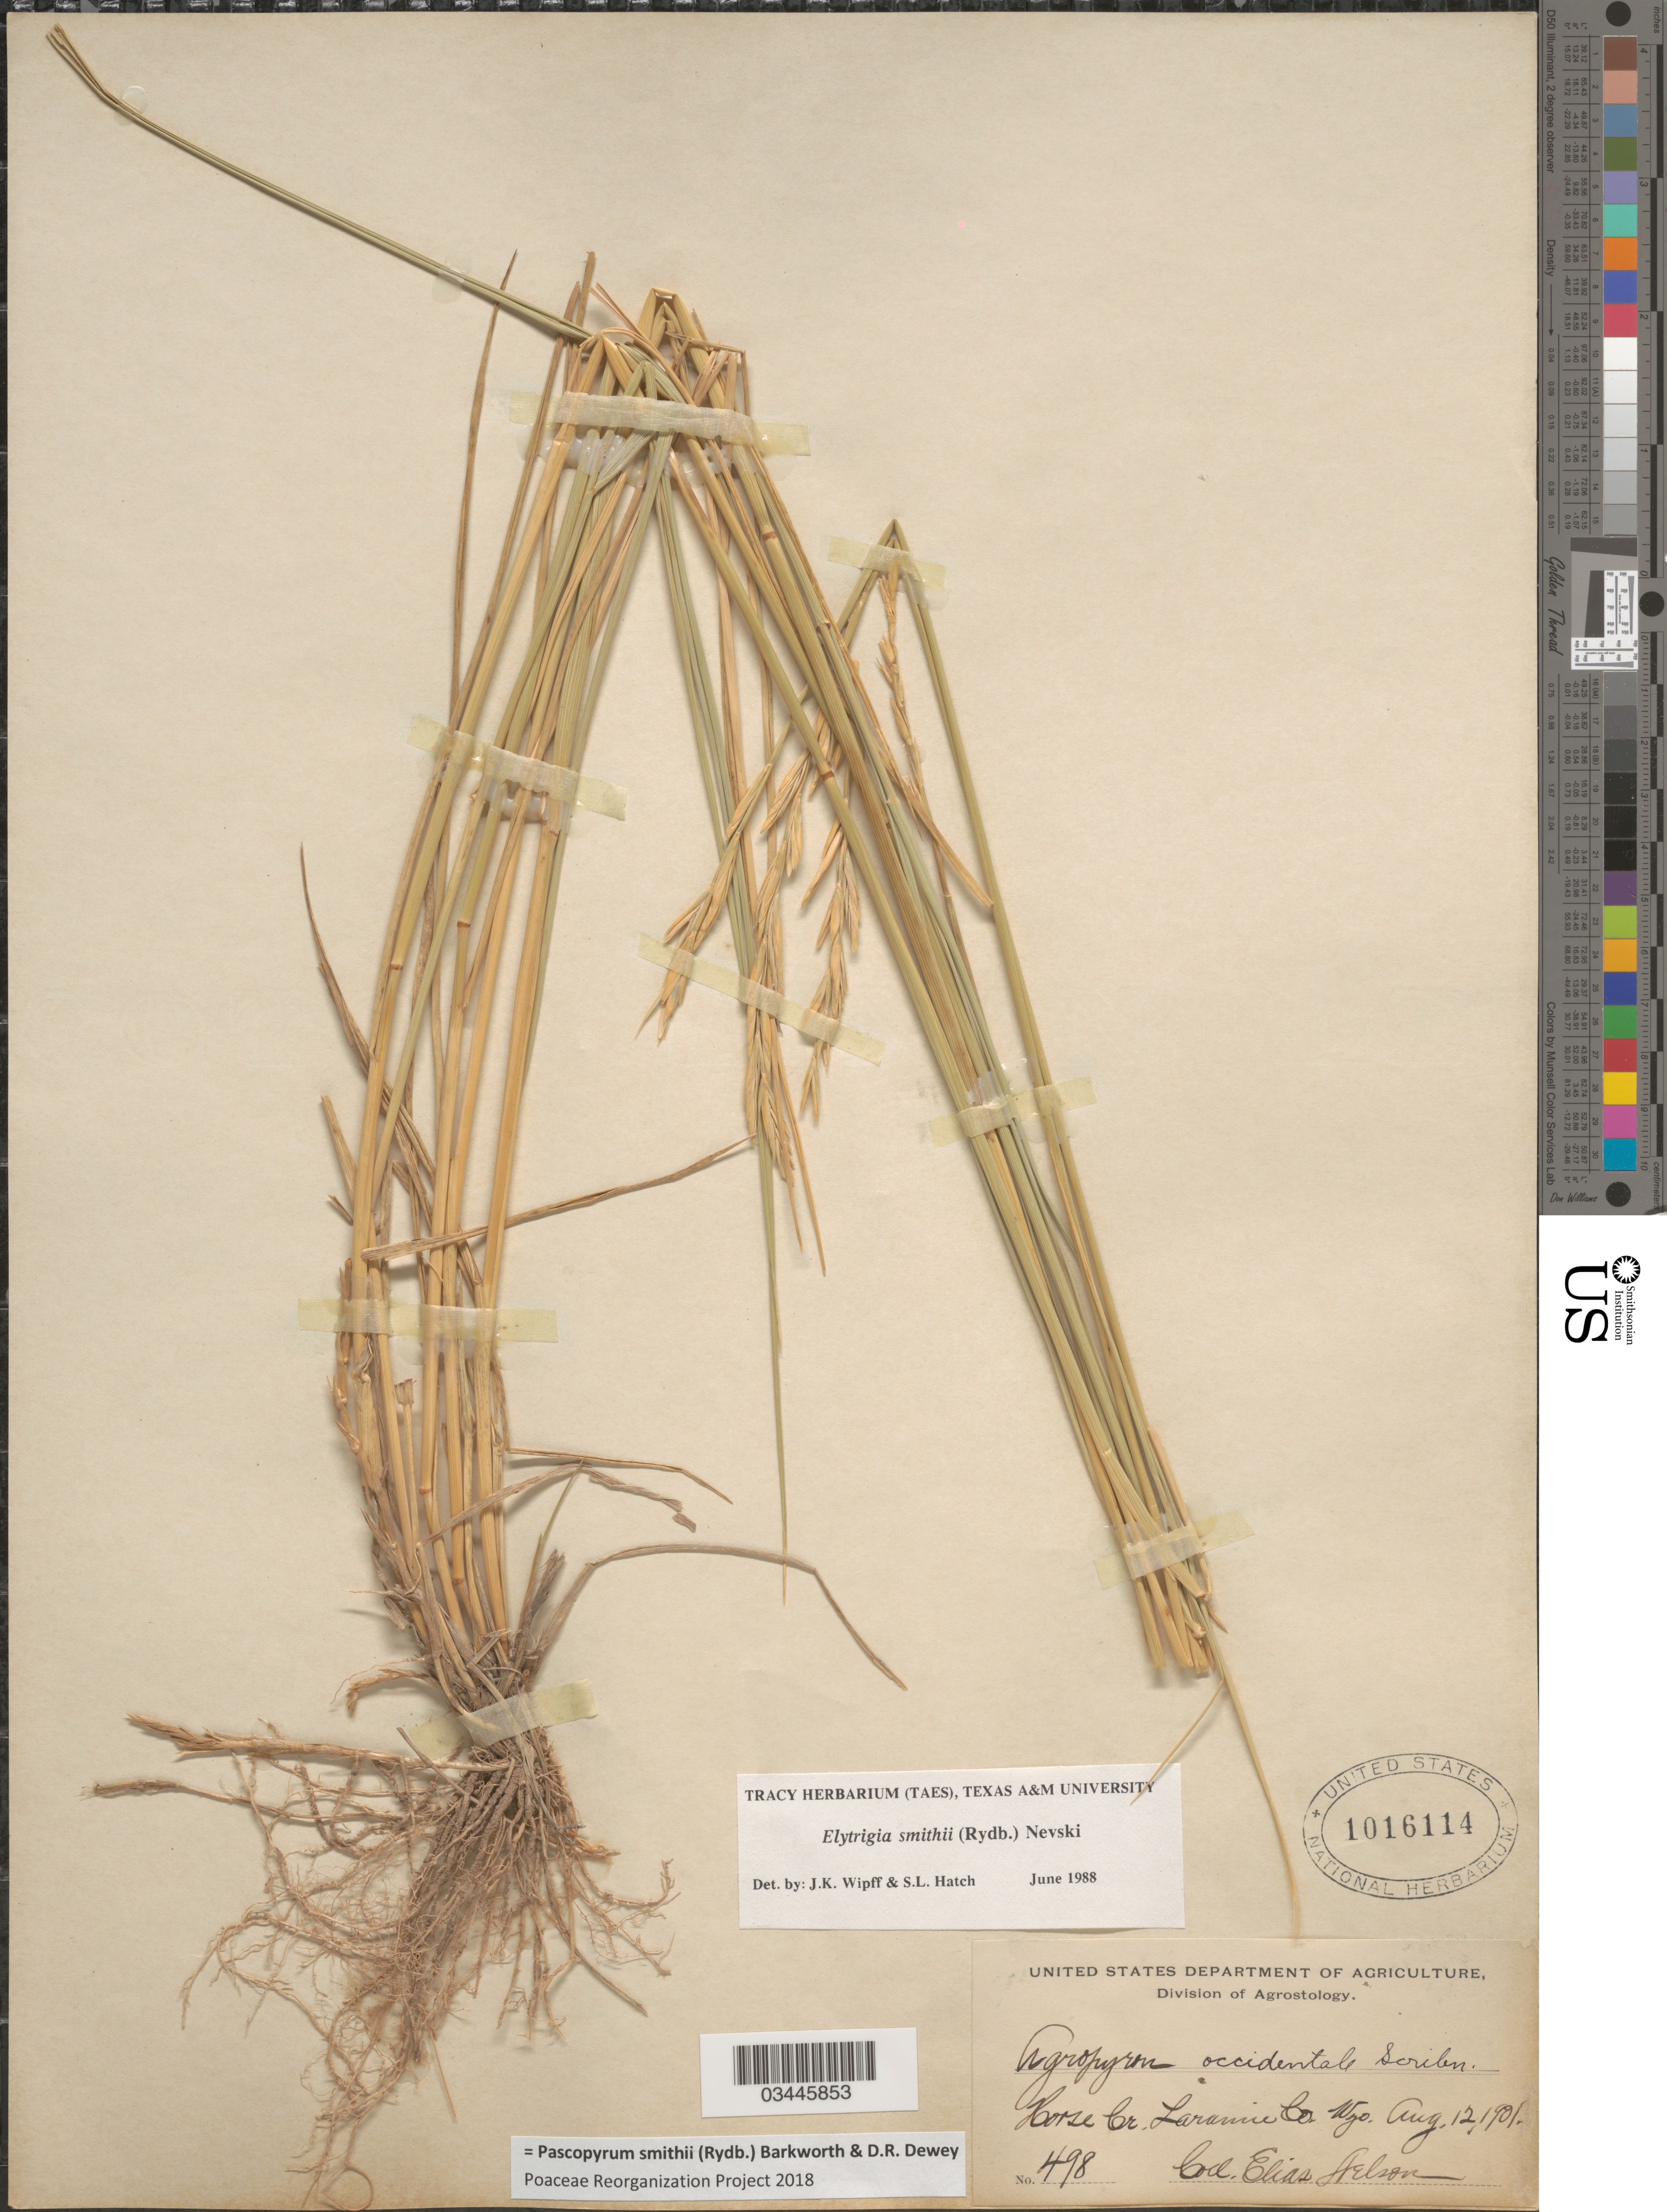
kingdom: Plantae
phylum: Tracheophyta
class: Liliopsida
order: Poales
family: Poaceae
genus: Pascopyrum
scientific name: Pascopyrum smithii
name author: (Rydb.) Barkworth & Dewey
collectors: E. Nelson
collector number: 498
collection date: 1901-08-12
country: United States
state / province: Wyoming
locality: Horse Cr. Laramie Co.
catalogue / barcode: US 1016114